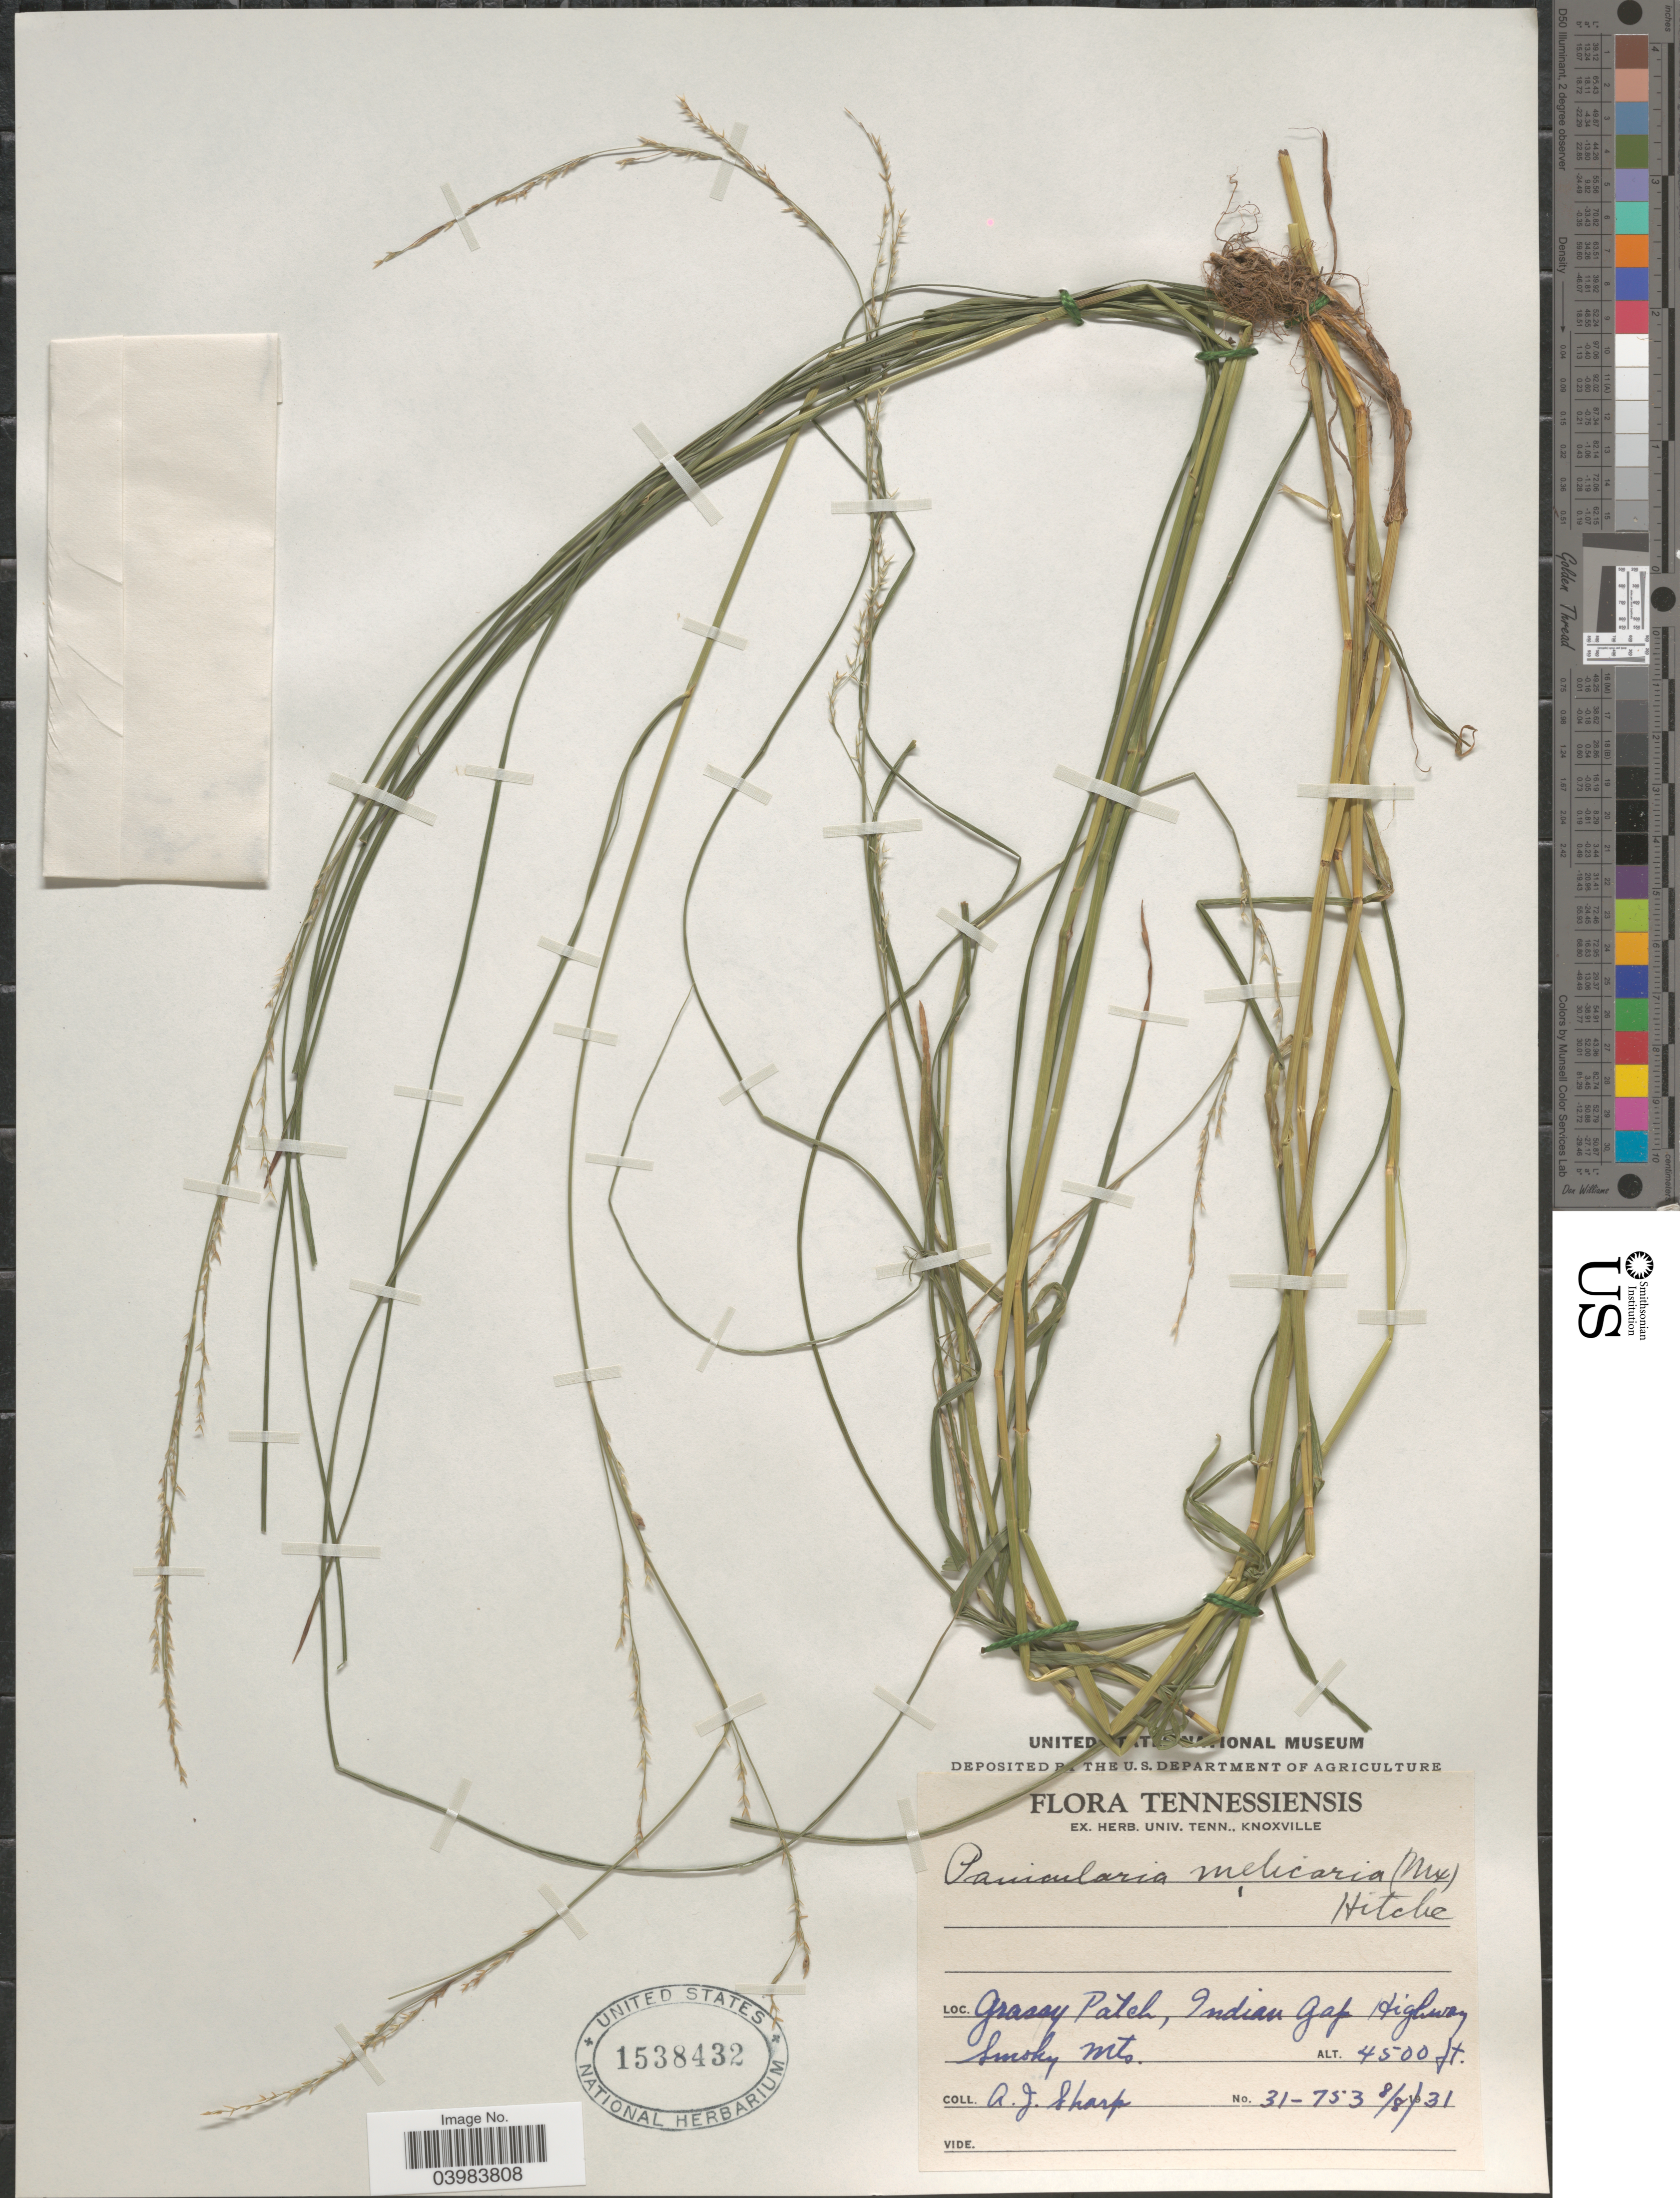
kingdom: Plantae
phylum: Tracheophyta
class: Liliopsida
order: Poales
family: Poaceae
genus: Glyceria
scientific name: Glyceria melicaria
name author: (Michx.) F.T. Hubb.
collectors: A. J. Sharp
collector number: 31-753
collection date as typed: Transcribed d/m/y: 8/8/31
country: United States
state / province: Tennessee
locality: Grassy Patch, Indian Gap Highway. Smoky Mts.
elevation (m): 1372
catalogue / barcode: US 1538432